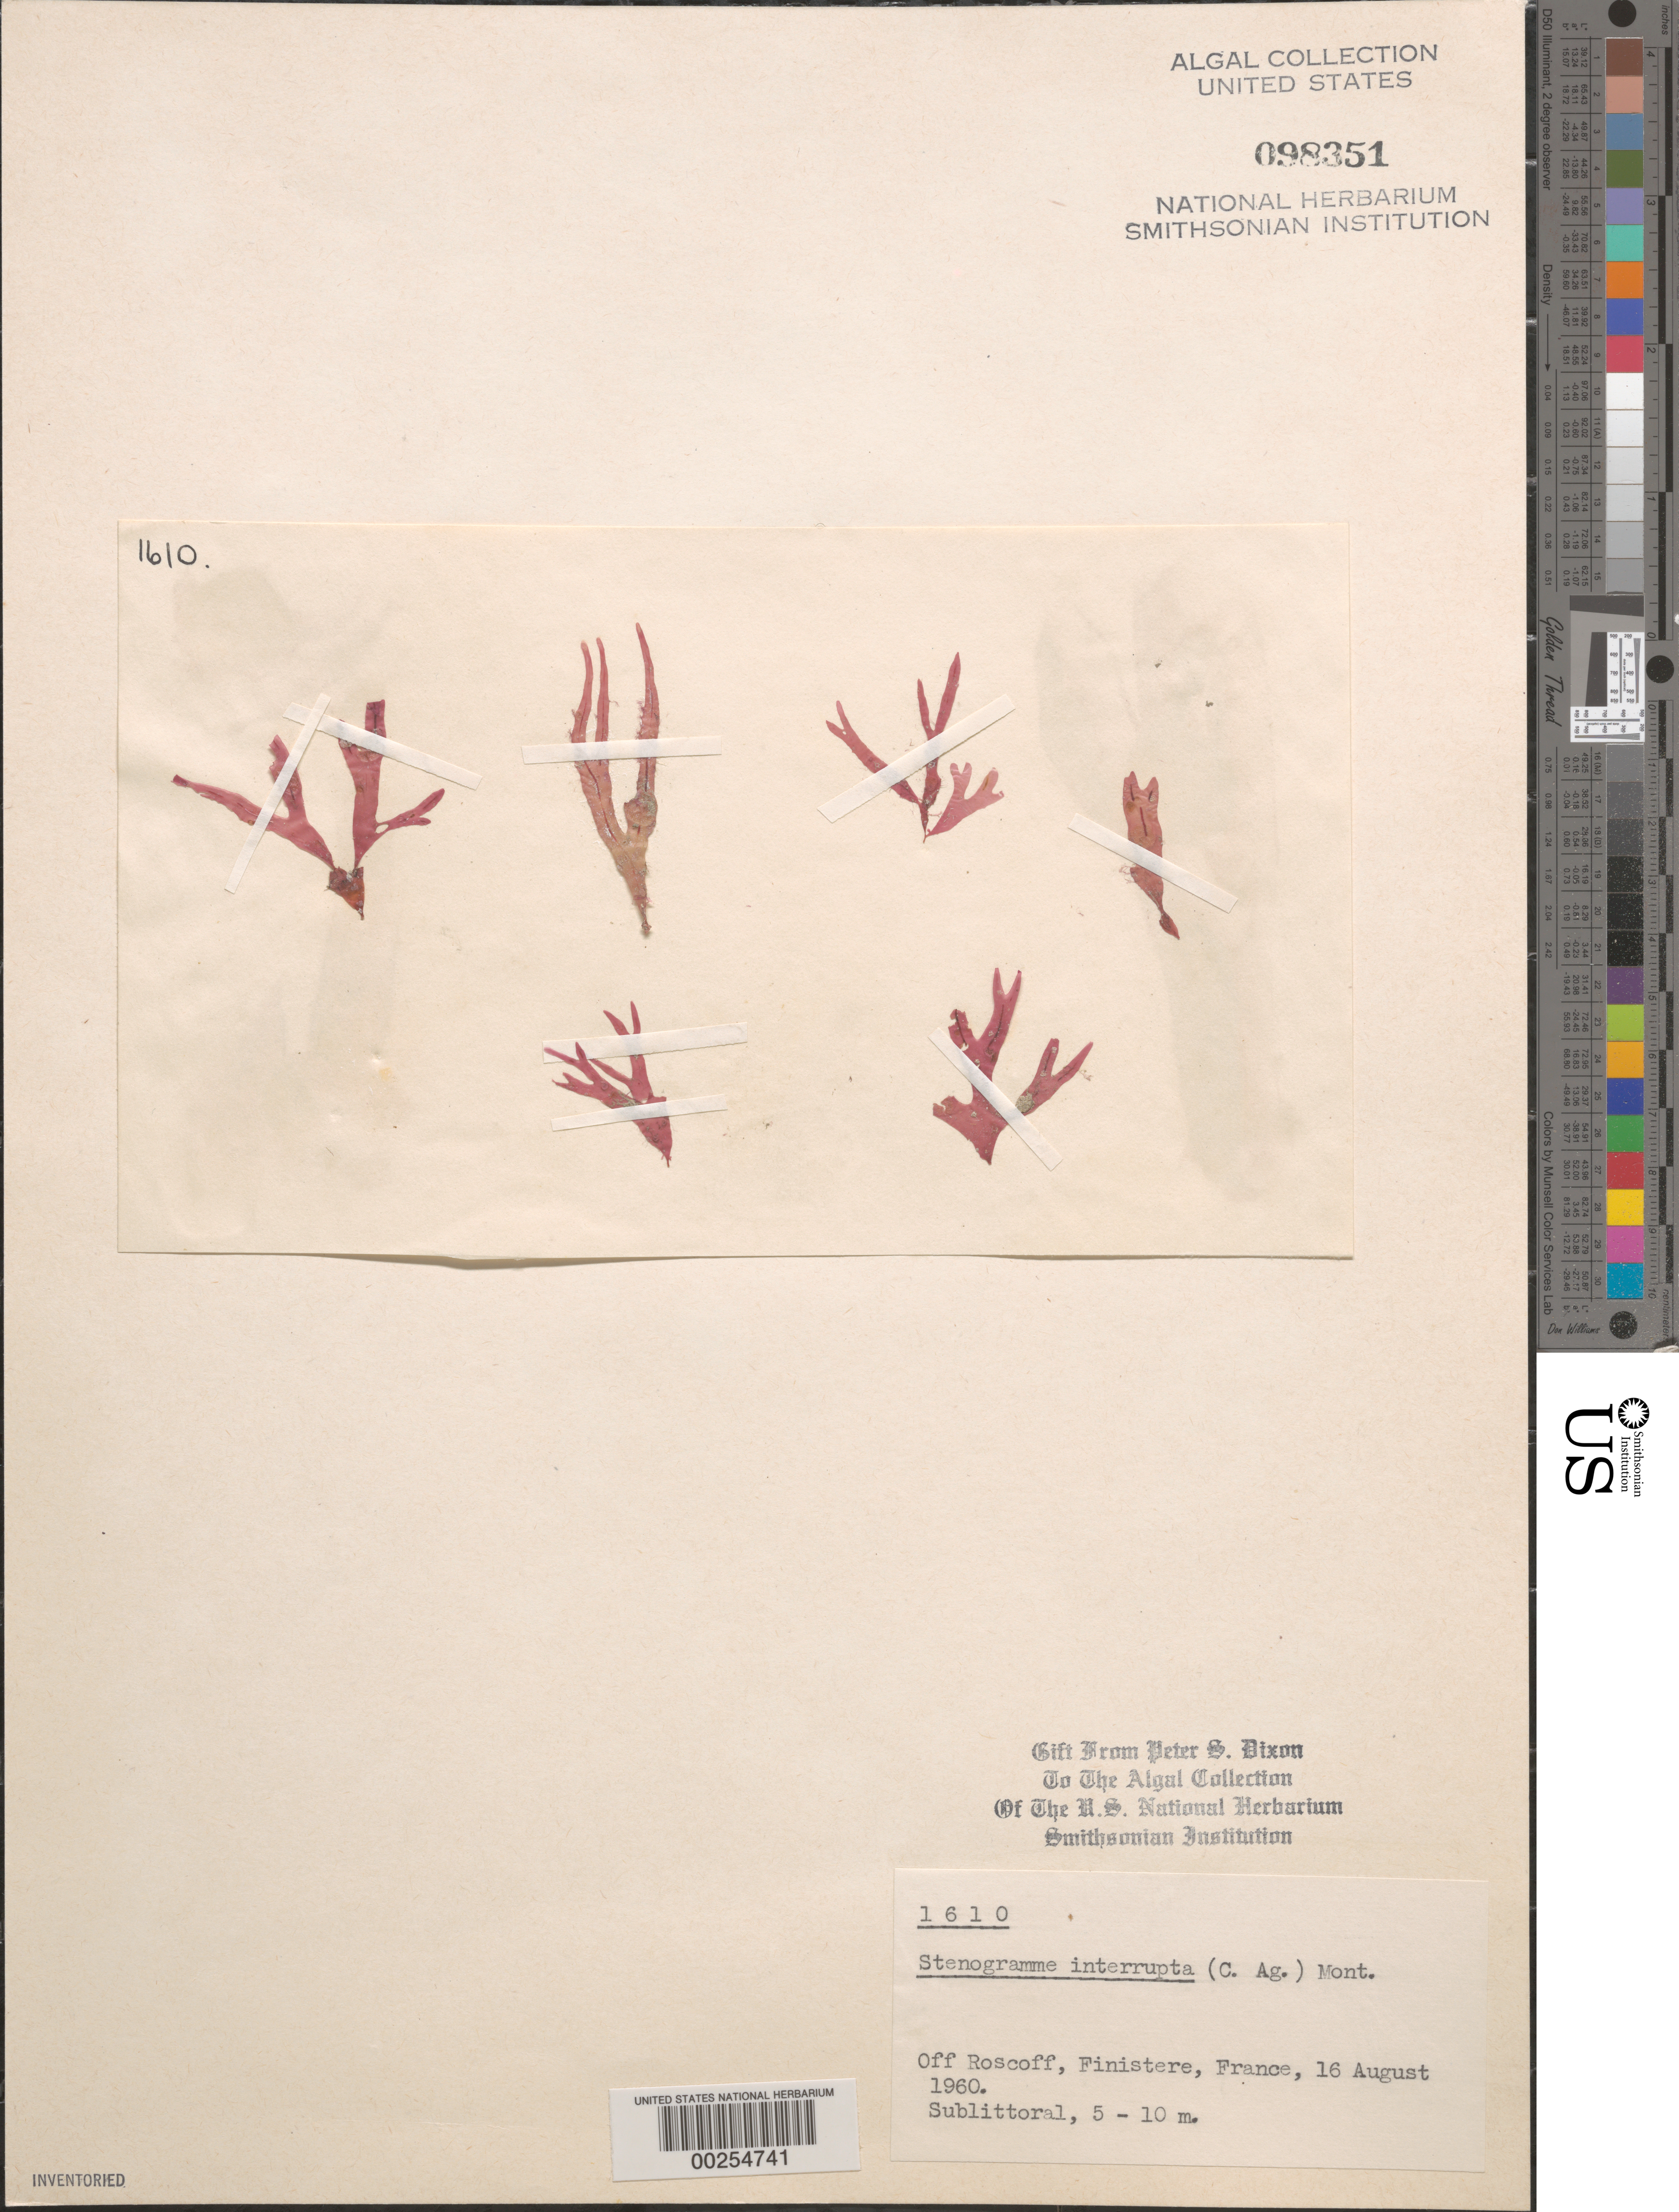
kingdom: Plantae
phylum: Rhodophyta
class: Florideophyceae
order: Gigartinales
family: Phyllophoraceae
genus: Stenogramma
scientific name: Stenogramma interruptum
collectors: P. S. Dixon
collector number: PSD 1610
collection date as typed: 16 Aug 1960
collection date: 1960-08-16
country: France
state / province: Bretagne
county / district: Finistère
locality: Off Roscoff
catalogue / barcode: US 98351